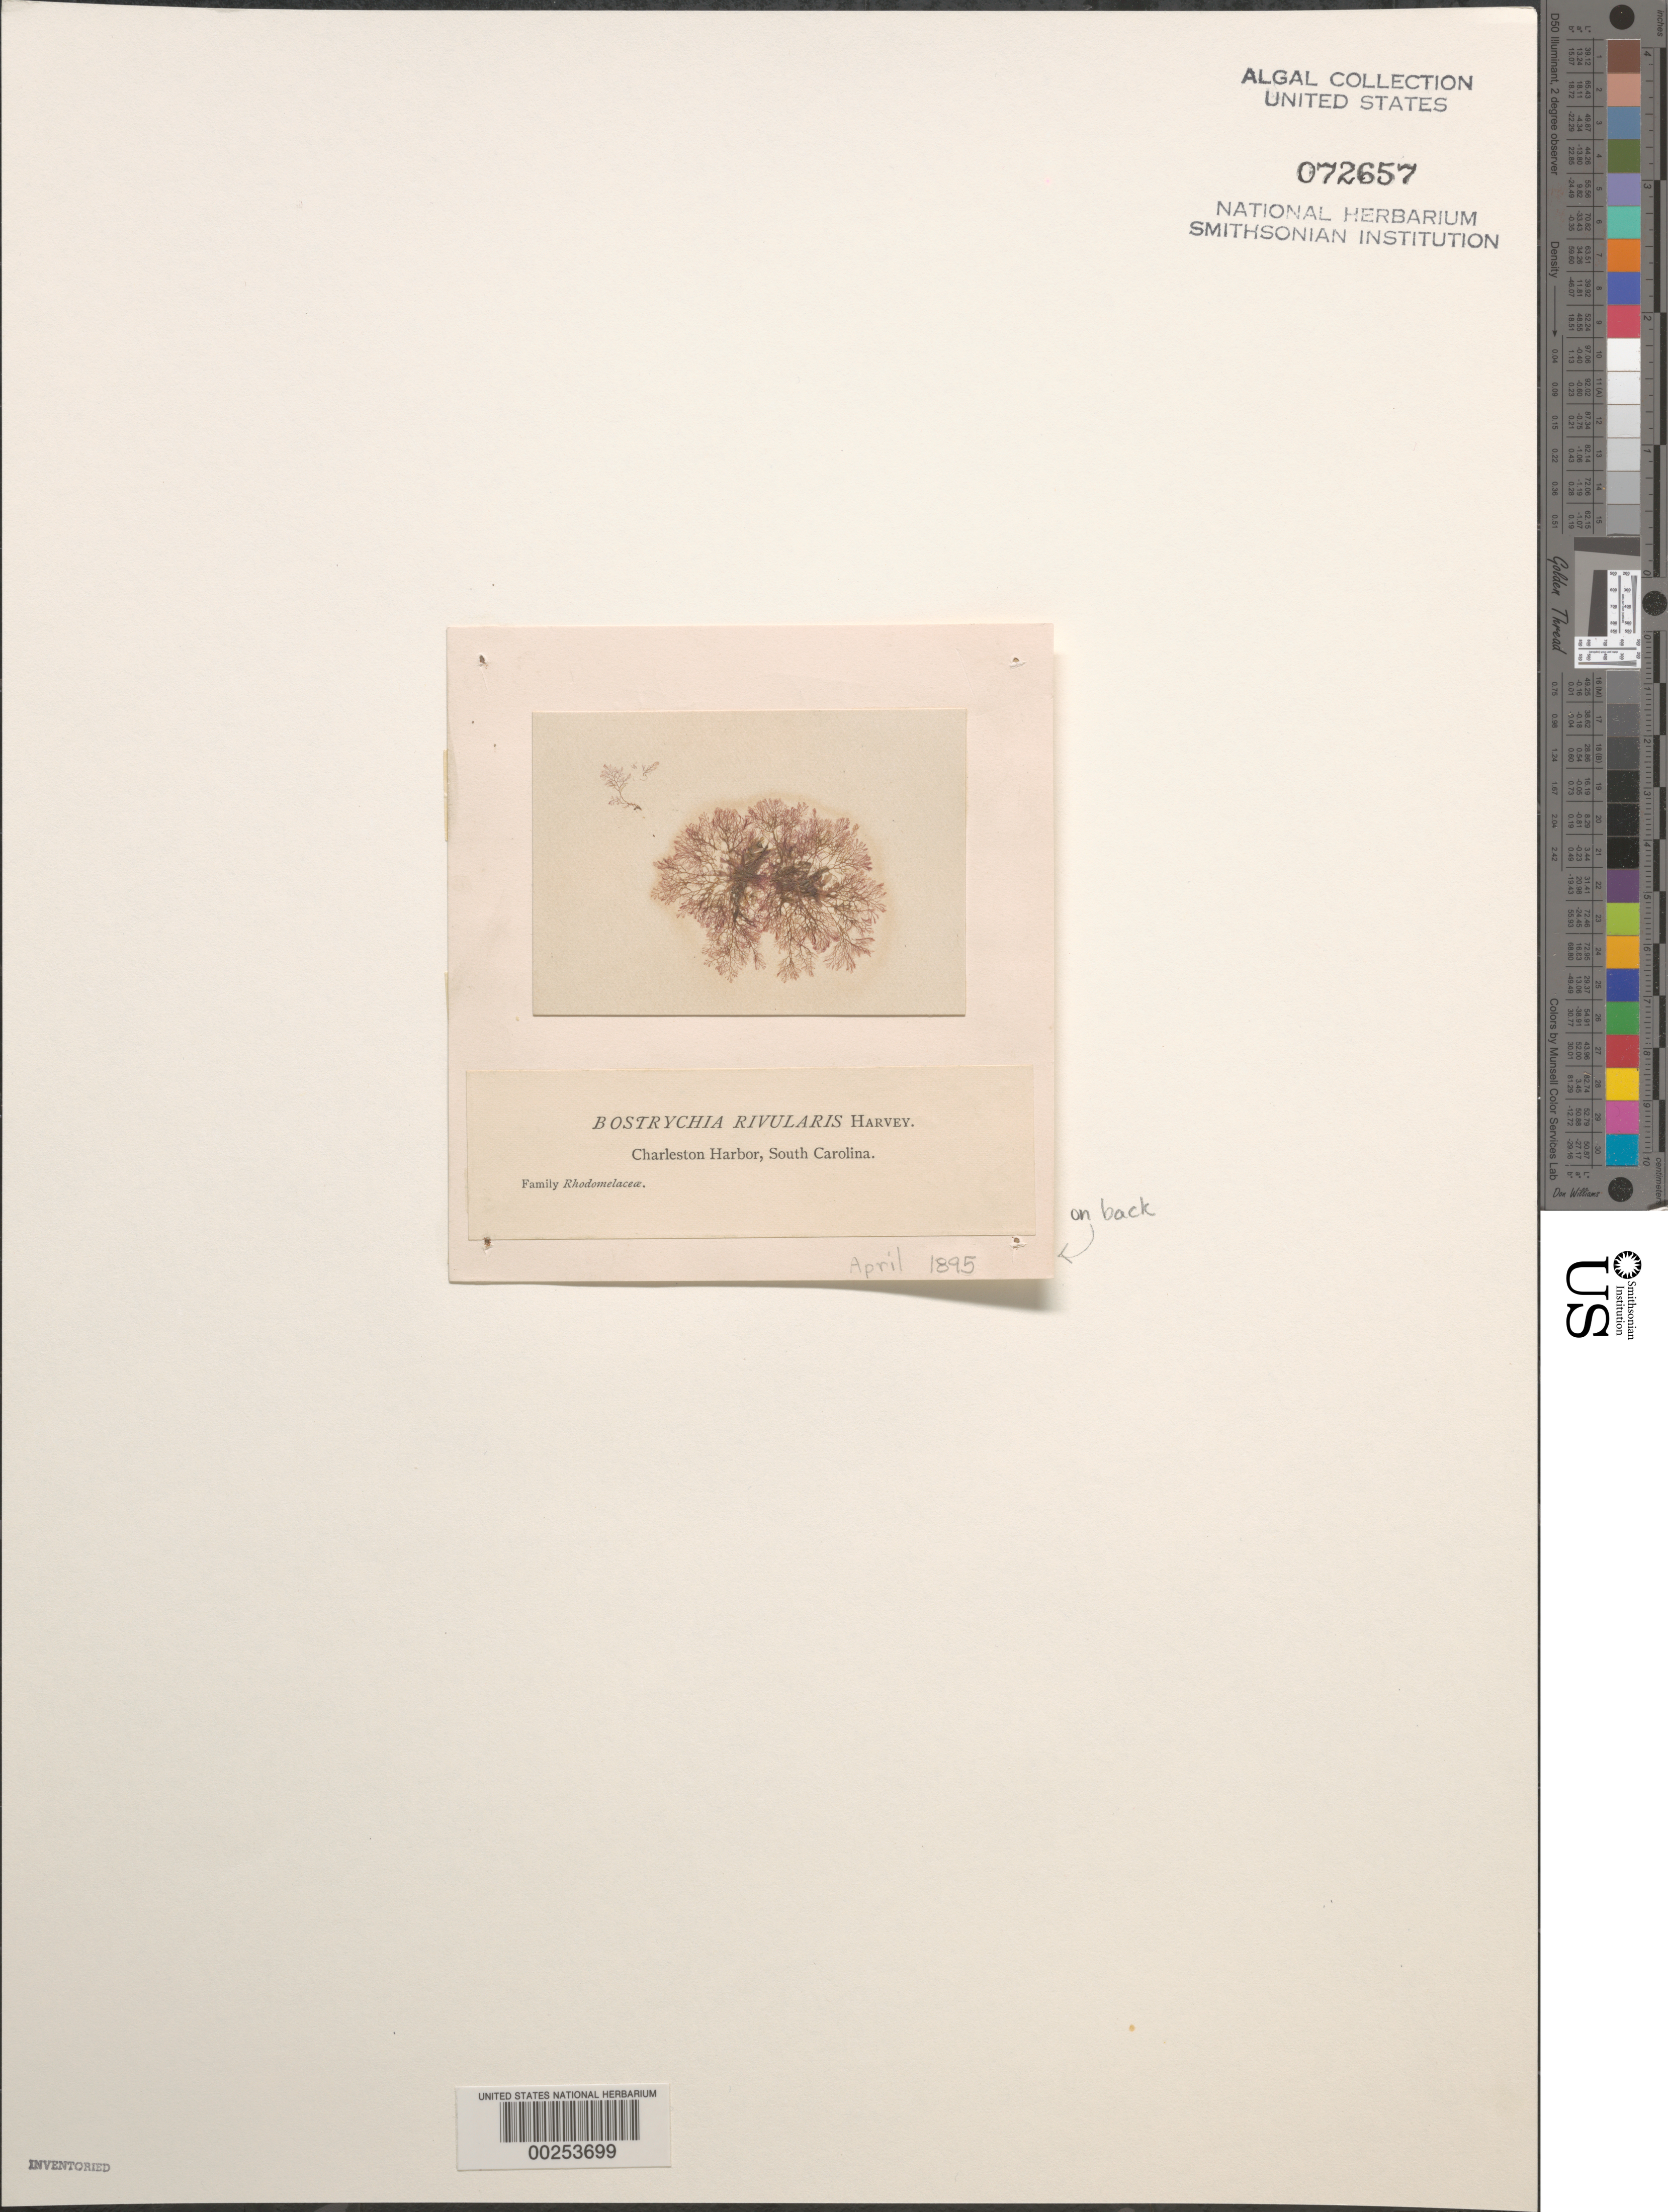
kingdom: Plantae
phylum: Rhodophyta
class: Florideophyceae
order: Ceramiales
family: Rhodomelaceae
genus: Bostrychia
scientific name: Bostrychia radicans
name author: (Mont.) Mont.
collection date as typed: Apr 1895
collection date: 1895-04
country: United States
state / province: South Carolina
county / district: Charleston County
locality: Charleston harbor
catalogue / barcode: US 72657